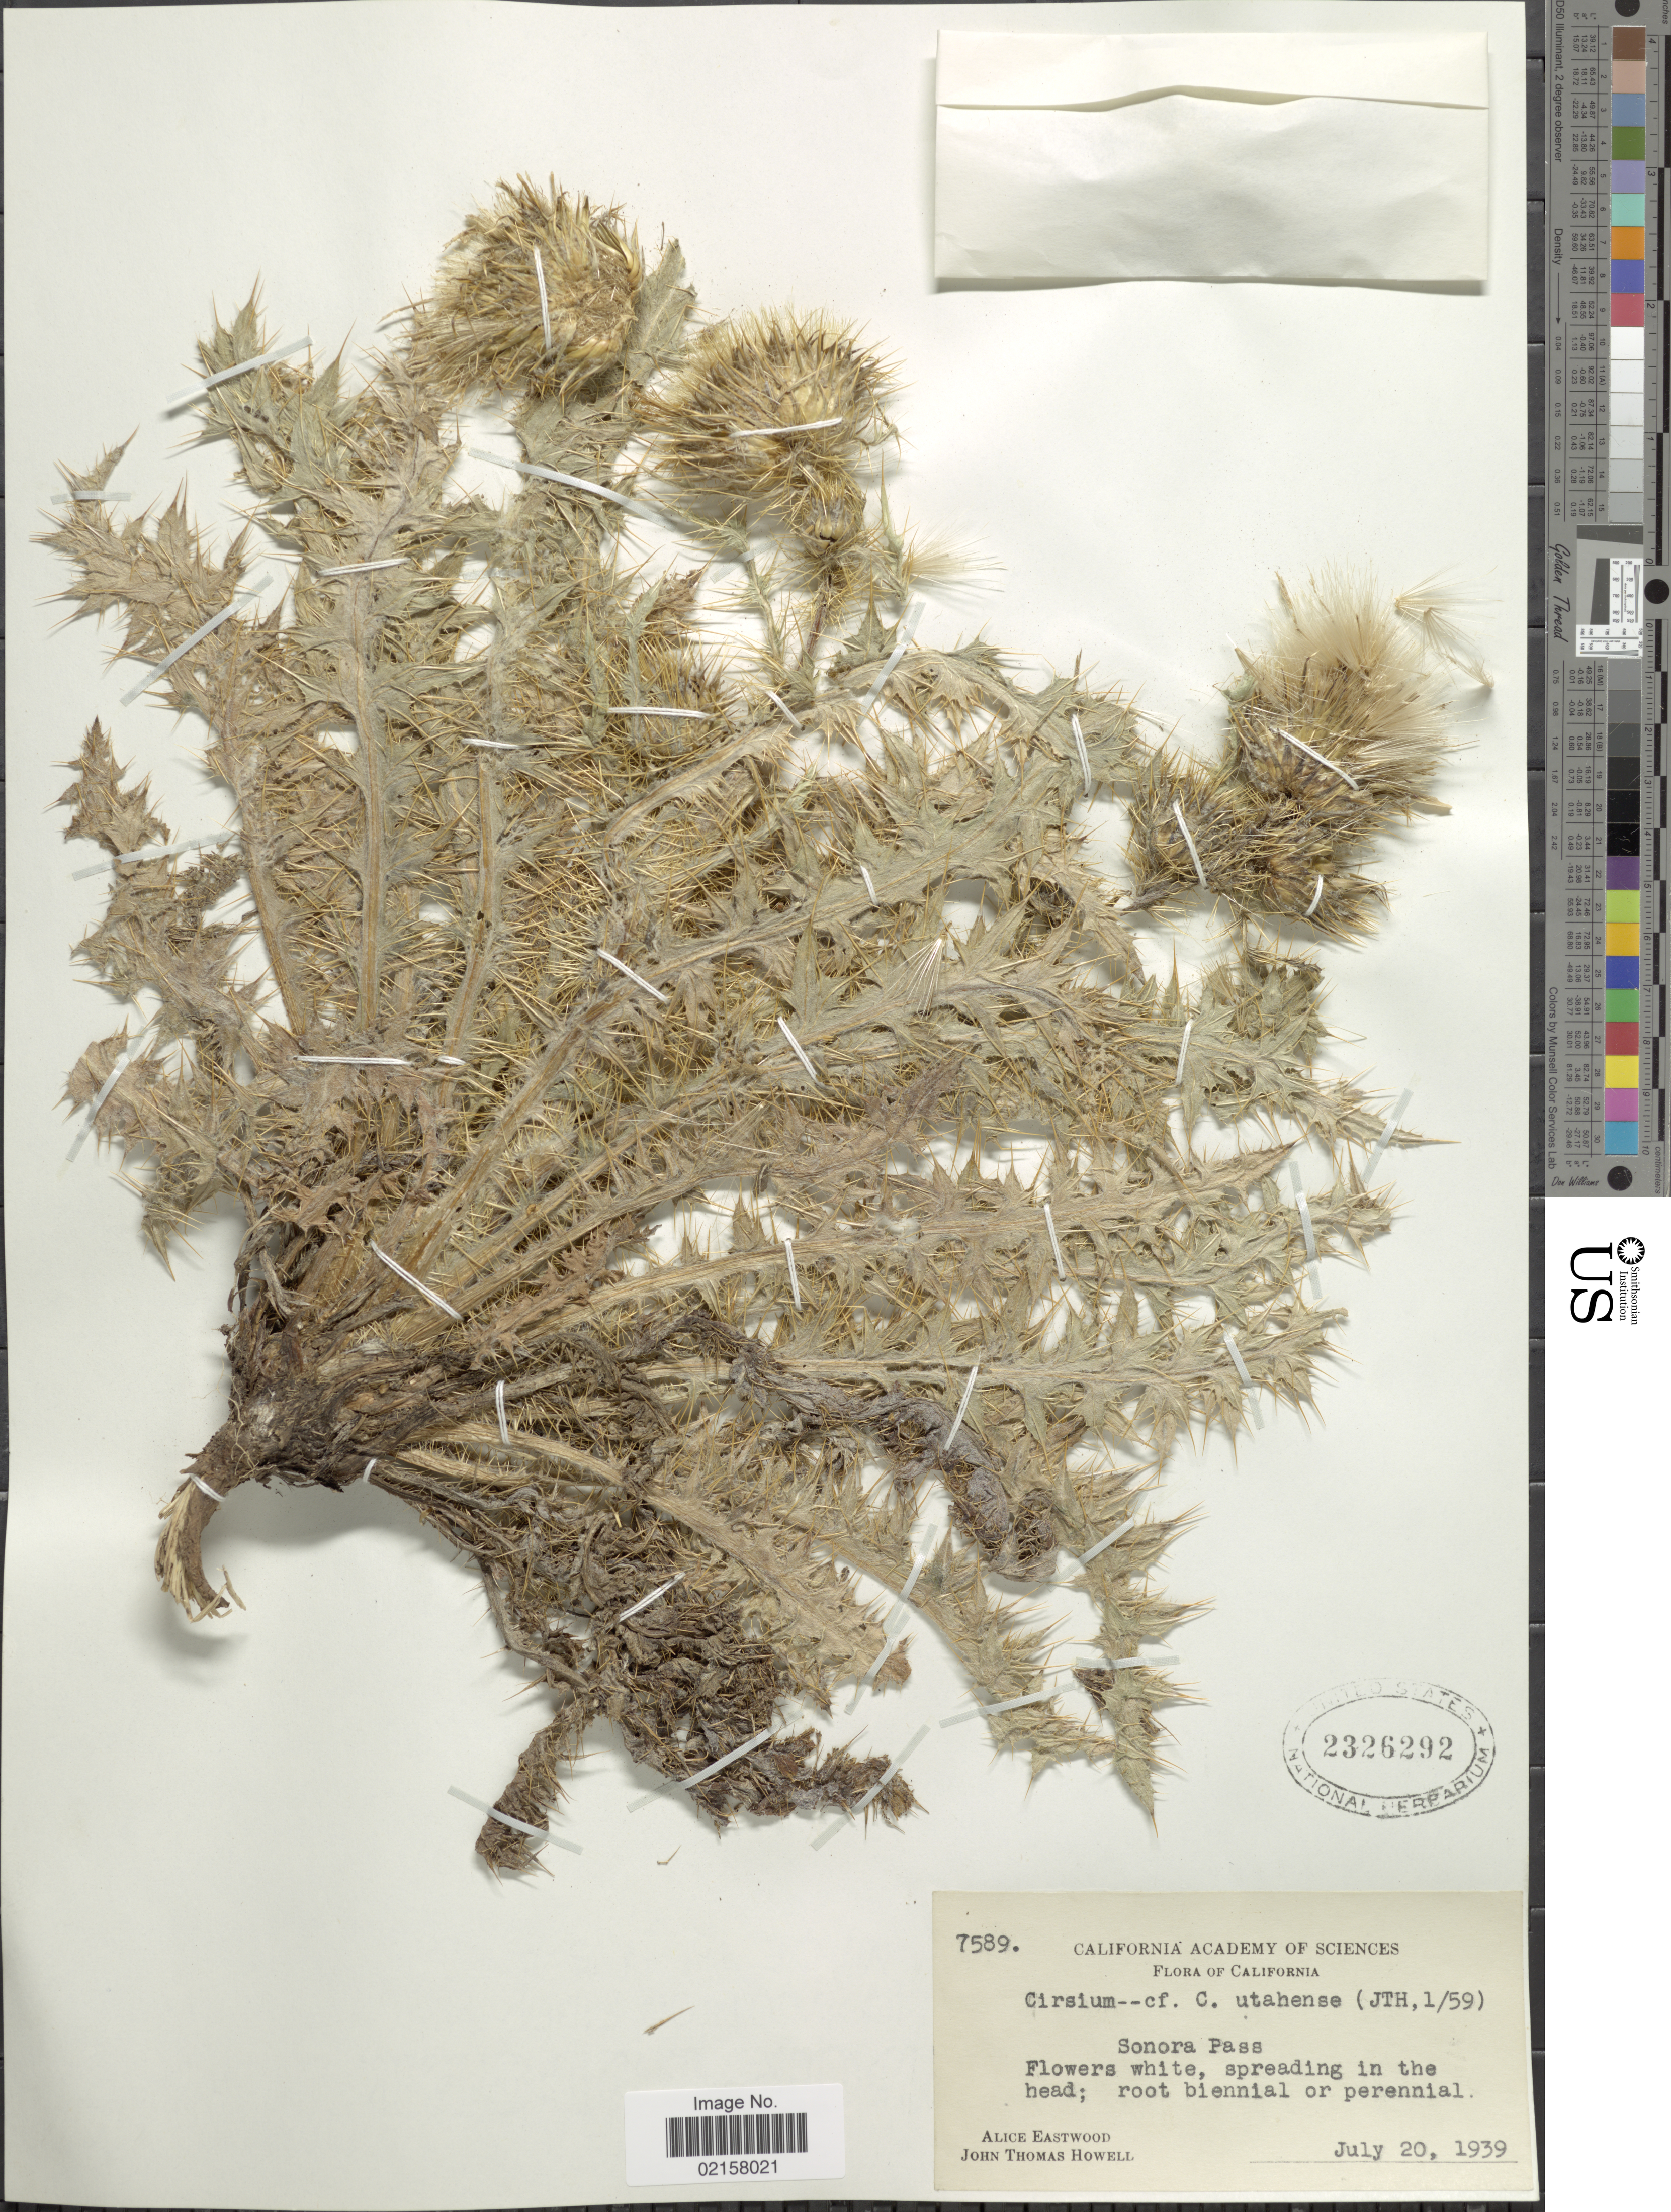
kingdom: Plantae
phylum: Tracheophyta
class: Magnoliopsida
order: Asterales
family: Asteraceae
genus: Cirsium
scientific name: Cirsium neomexicanum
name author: A. Gray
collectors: A. Eastwood & J. T. Howell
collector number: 7589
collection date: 1939-07-20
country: United States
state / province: California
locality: Sonora Pass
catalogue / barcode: US 2326292